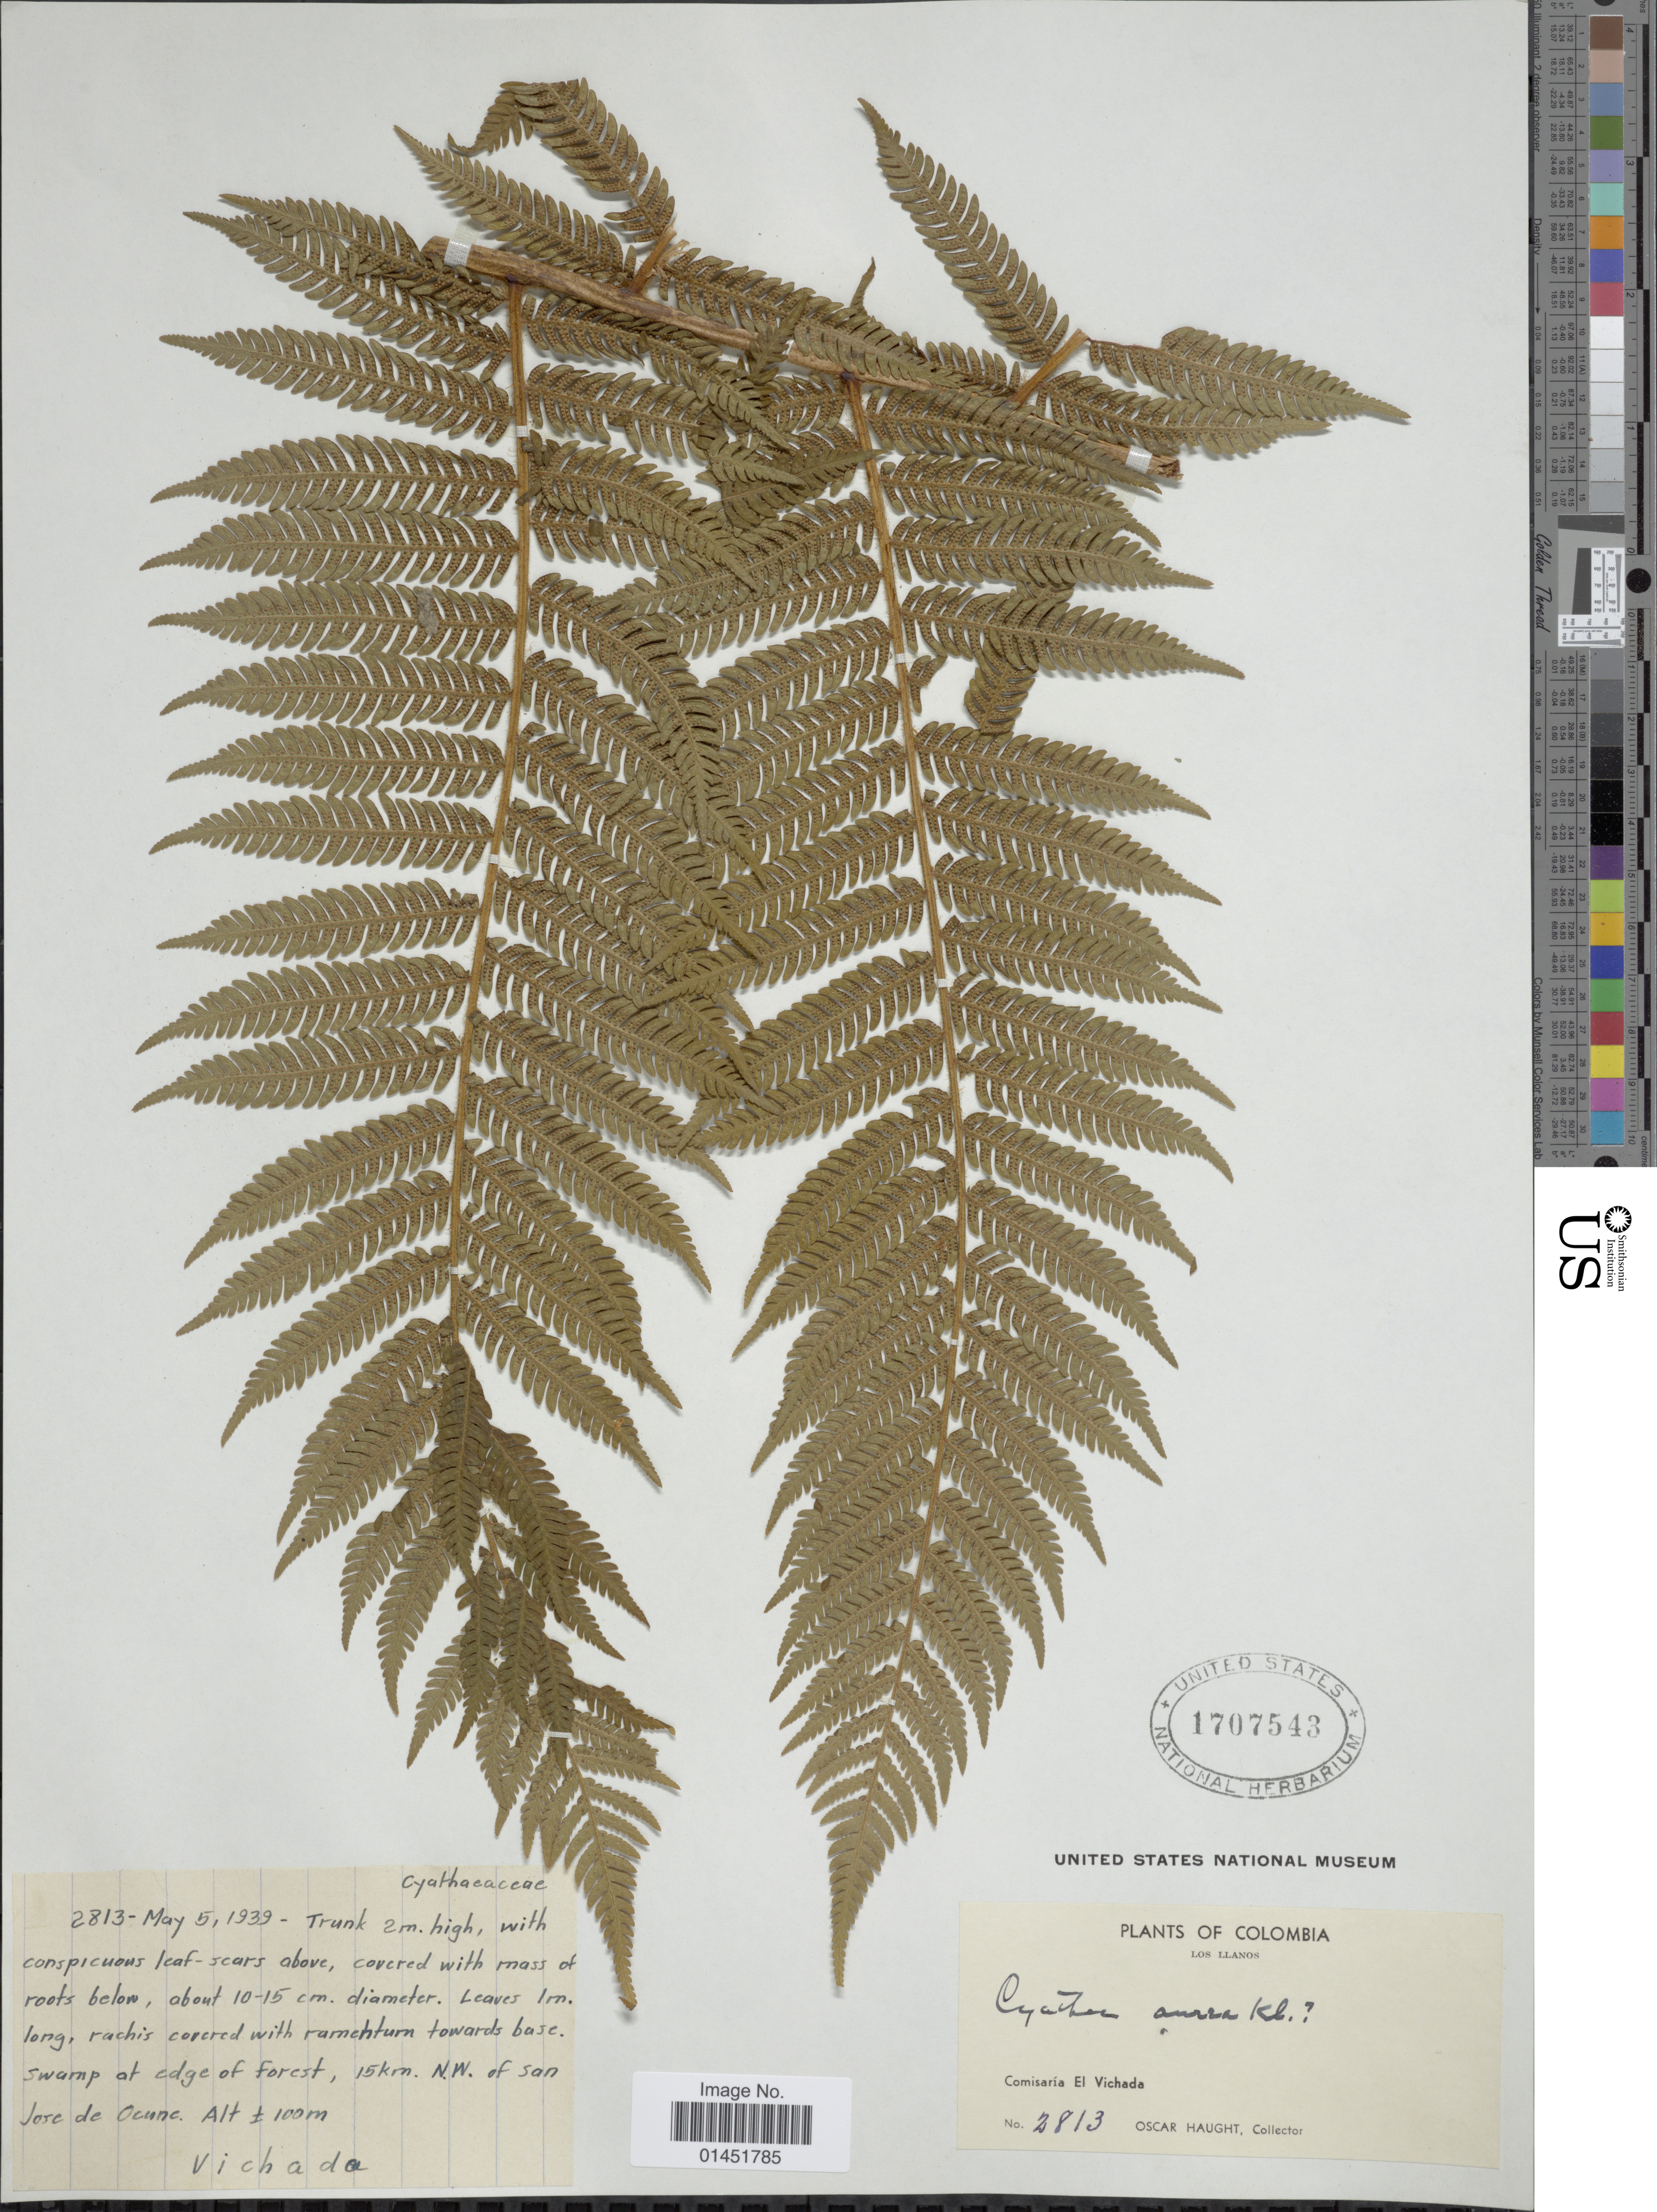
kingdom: Plantae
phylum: Tracheophyta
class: Polypodiopsida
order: Cyatheales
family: Cyatheaceae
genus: Cyathea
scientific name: Cyathea fulva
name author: (M. Martens & Galeotti) Fée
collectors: O. L. Haught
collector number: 2813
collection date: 1939-05-05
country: Colombia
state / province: Vichada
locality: Los Llanos, Comisaria El Vichada, 15 km N.W. of San José de Ocune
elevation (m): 100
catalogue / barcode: US 1707543